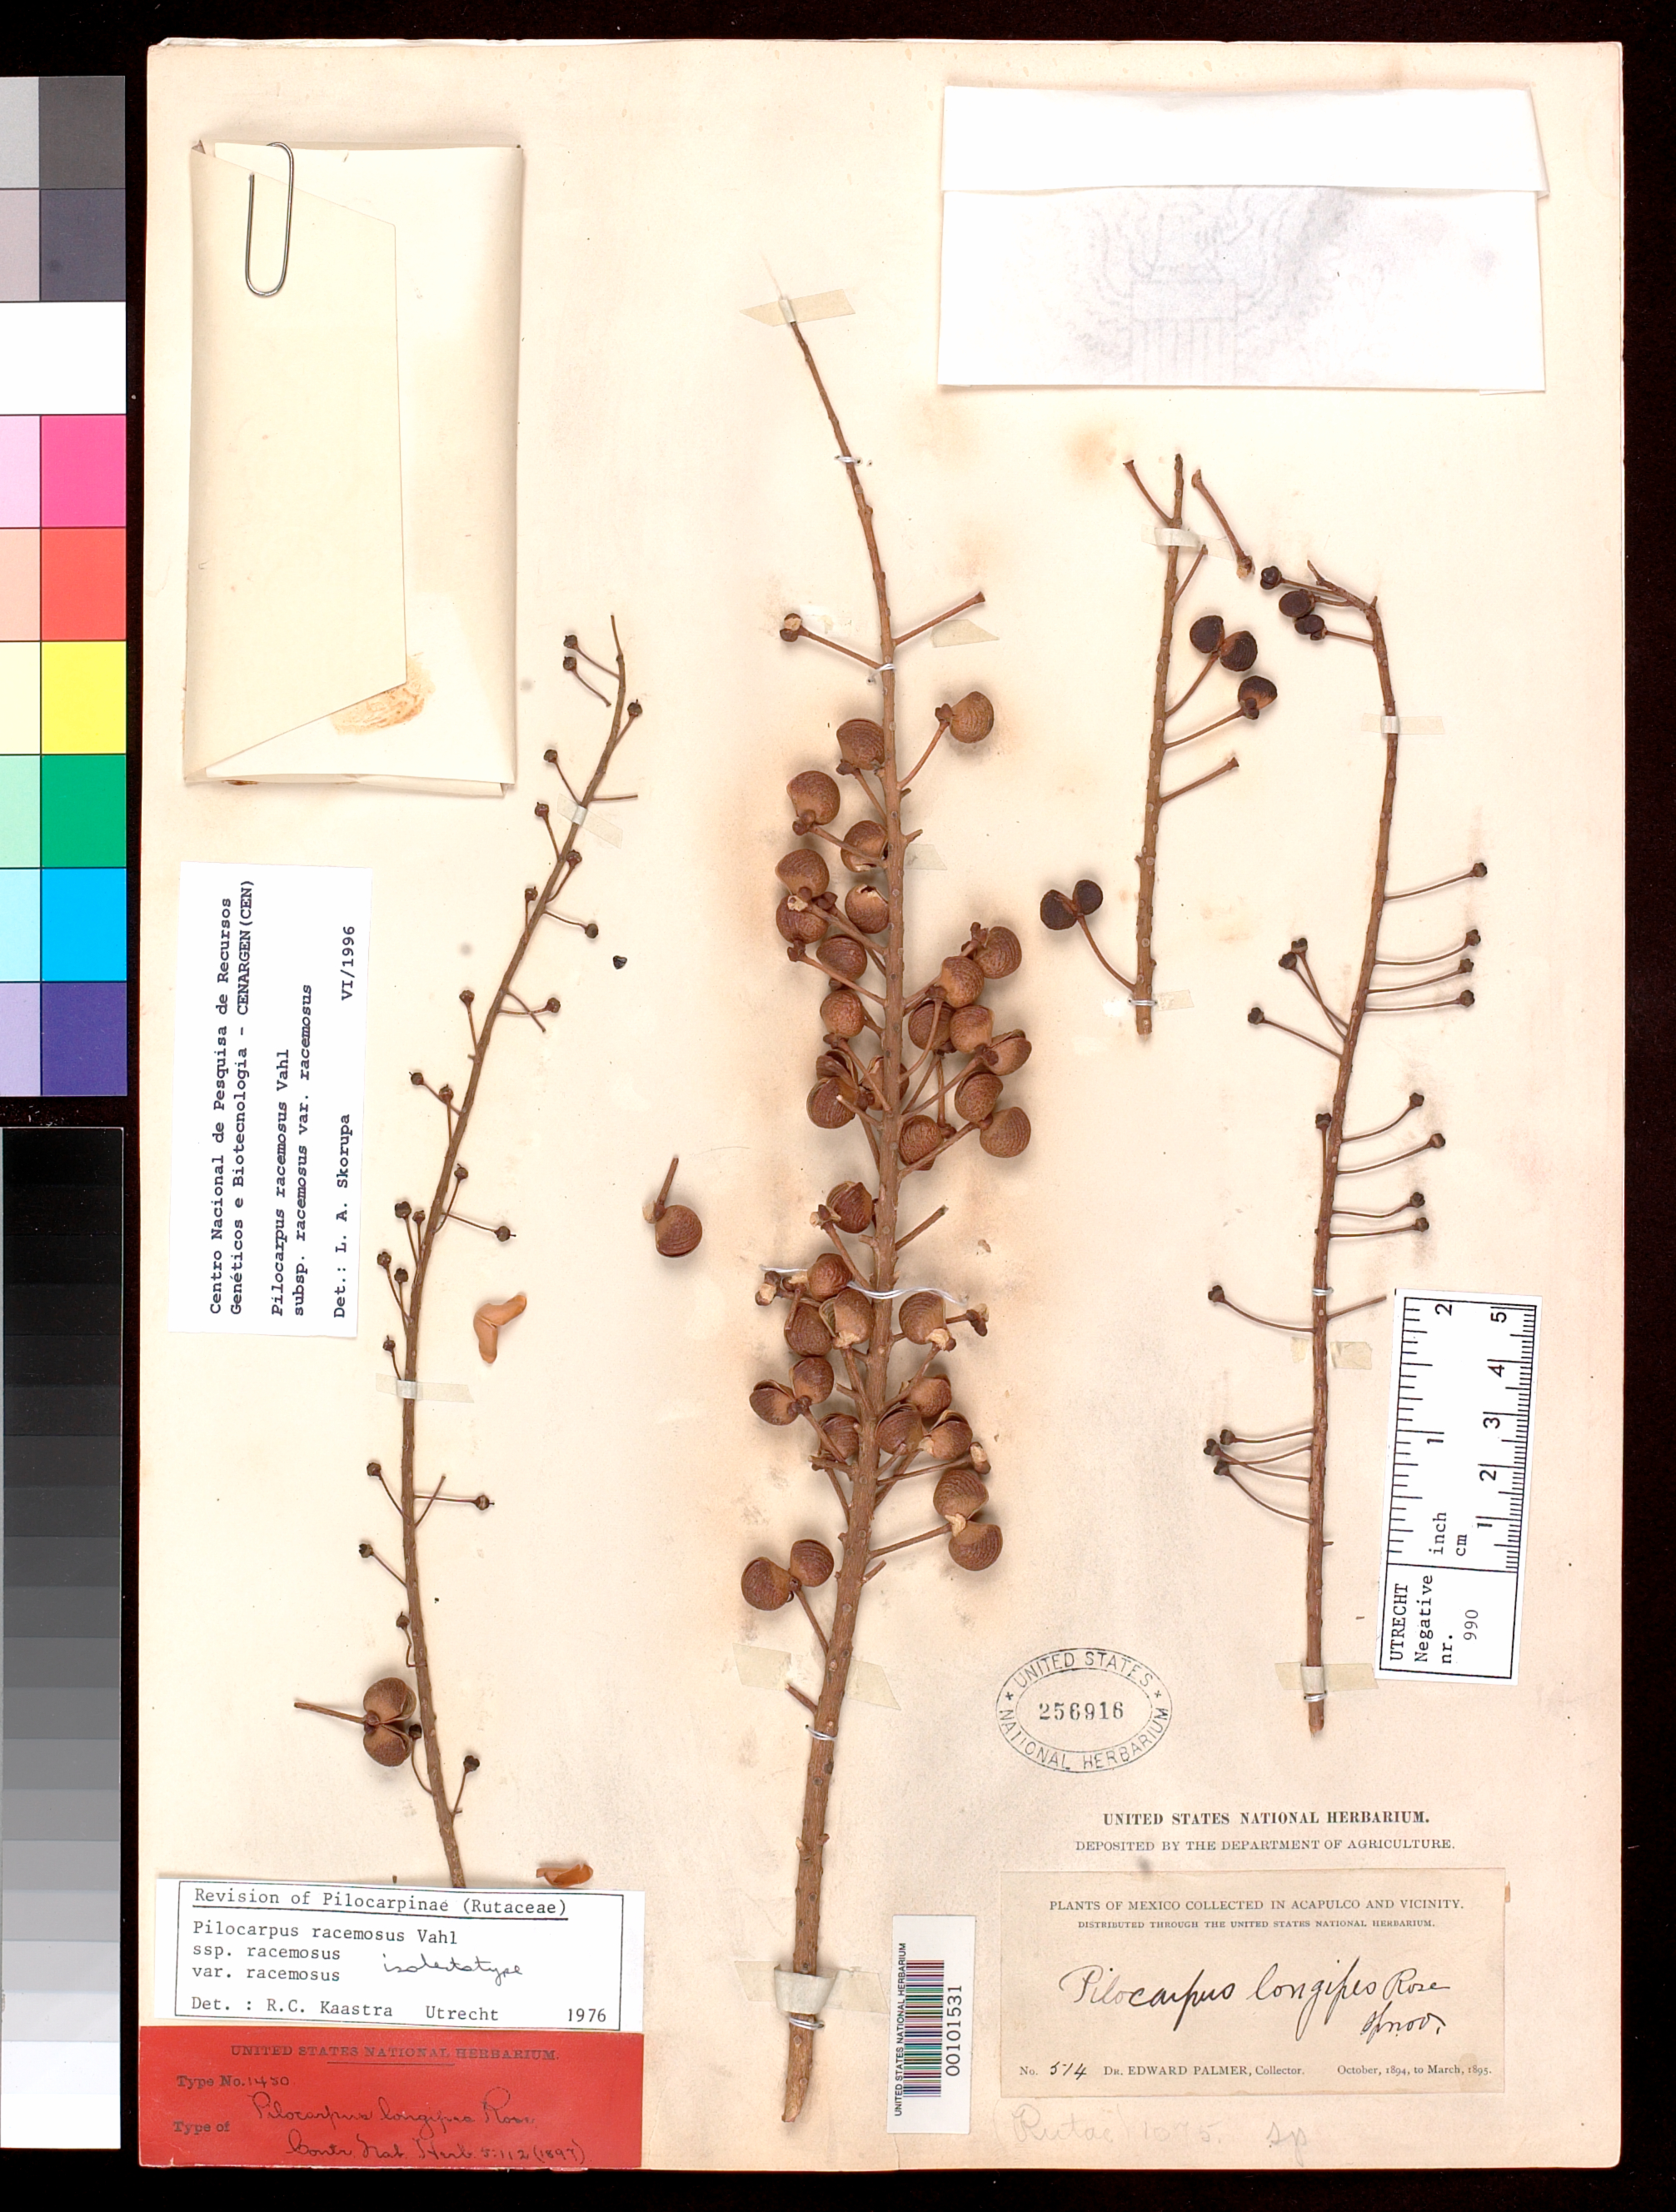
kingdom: Plantae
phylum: Tracheophyta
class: Magnoliopsida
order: Sapindales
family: Rutaceae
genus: Pilocarpus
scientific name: Pilocarpus longipes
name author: Rose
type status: Isolectotype; Type Collection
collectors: E. Palmer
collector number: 514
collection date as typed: Oct 1894 to -- Mar 1895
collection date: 1894-10/1895-03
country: Mexico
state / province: Guerrero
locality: Acapulco & vicinity.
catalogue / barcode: US 256916